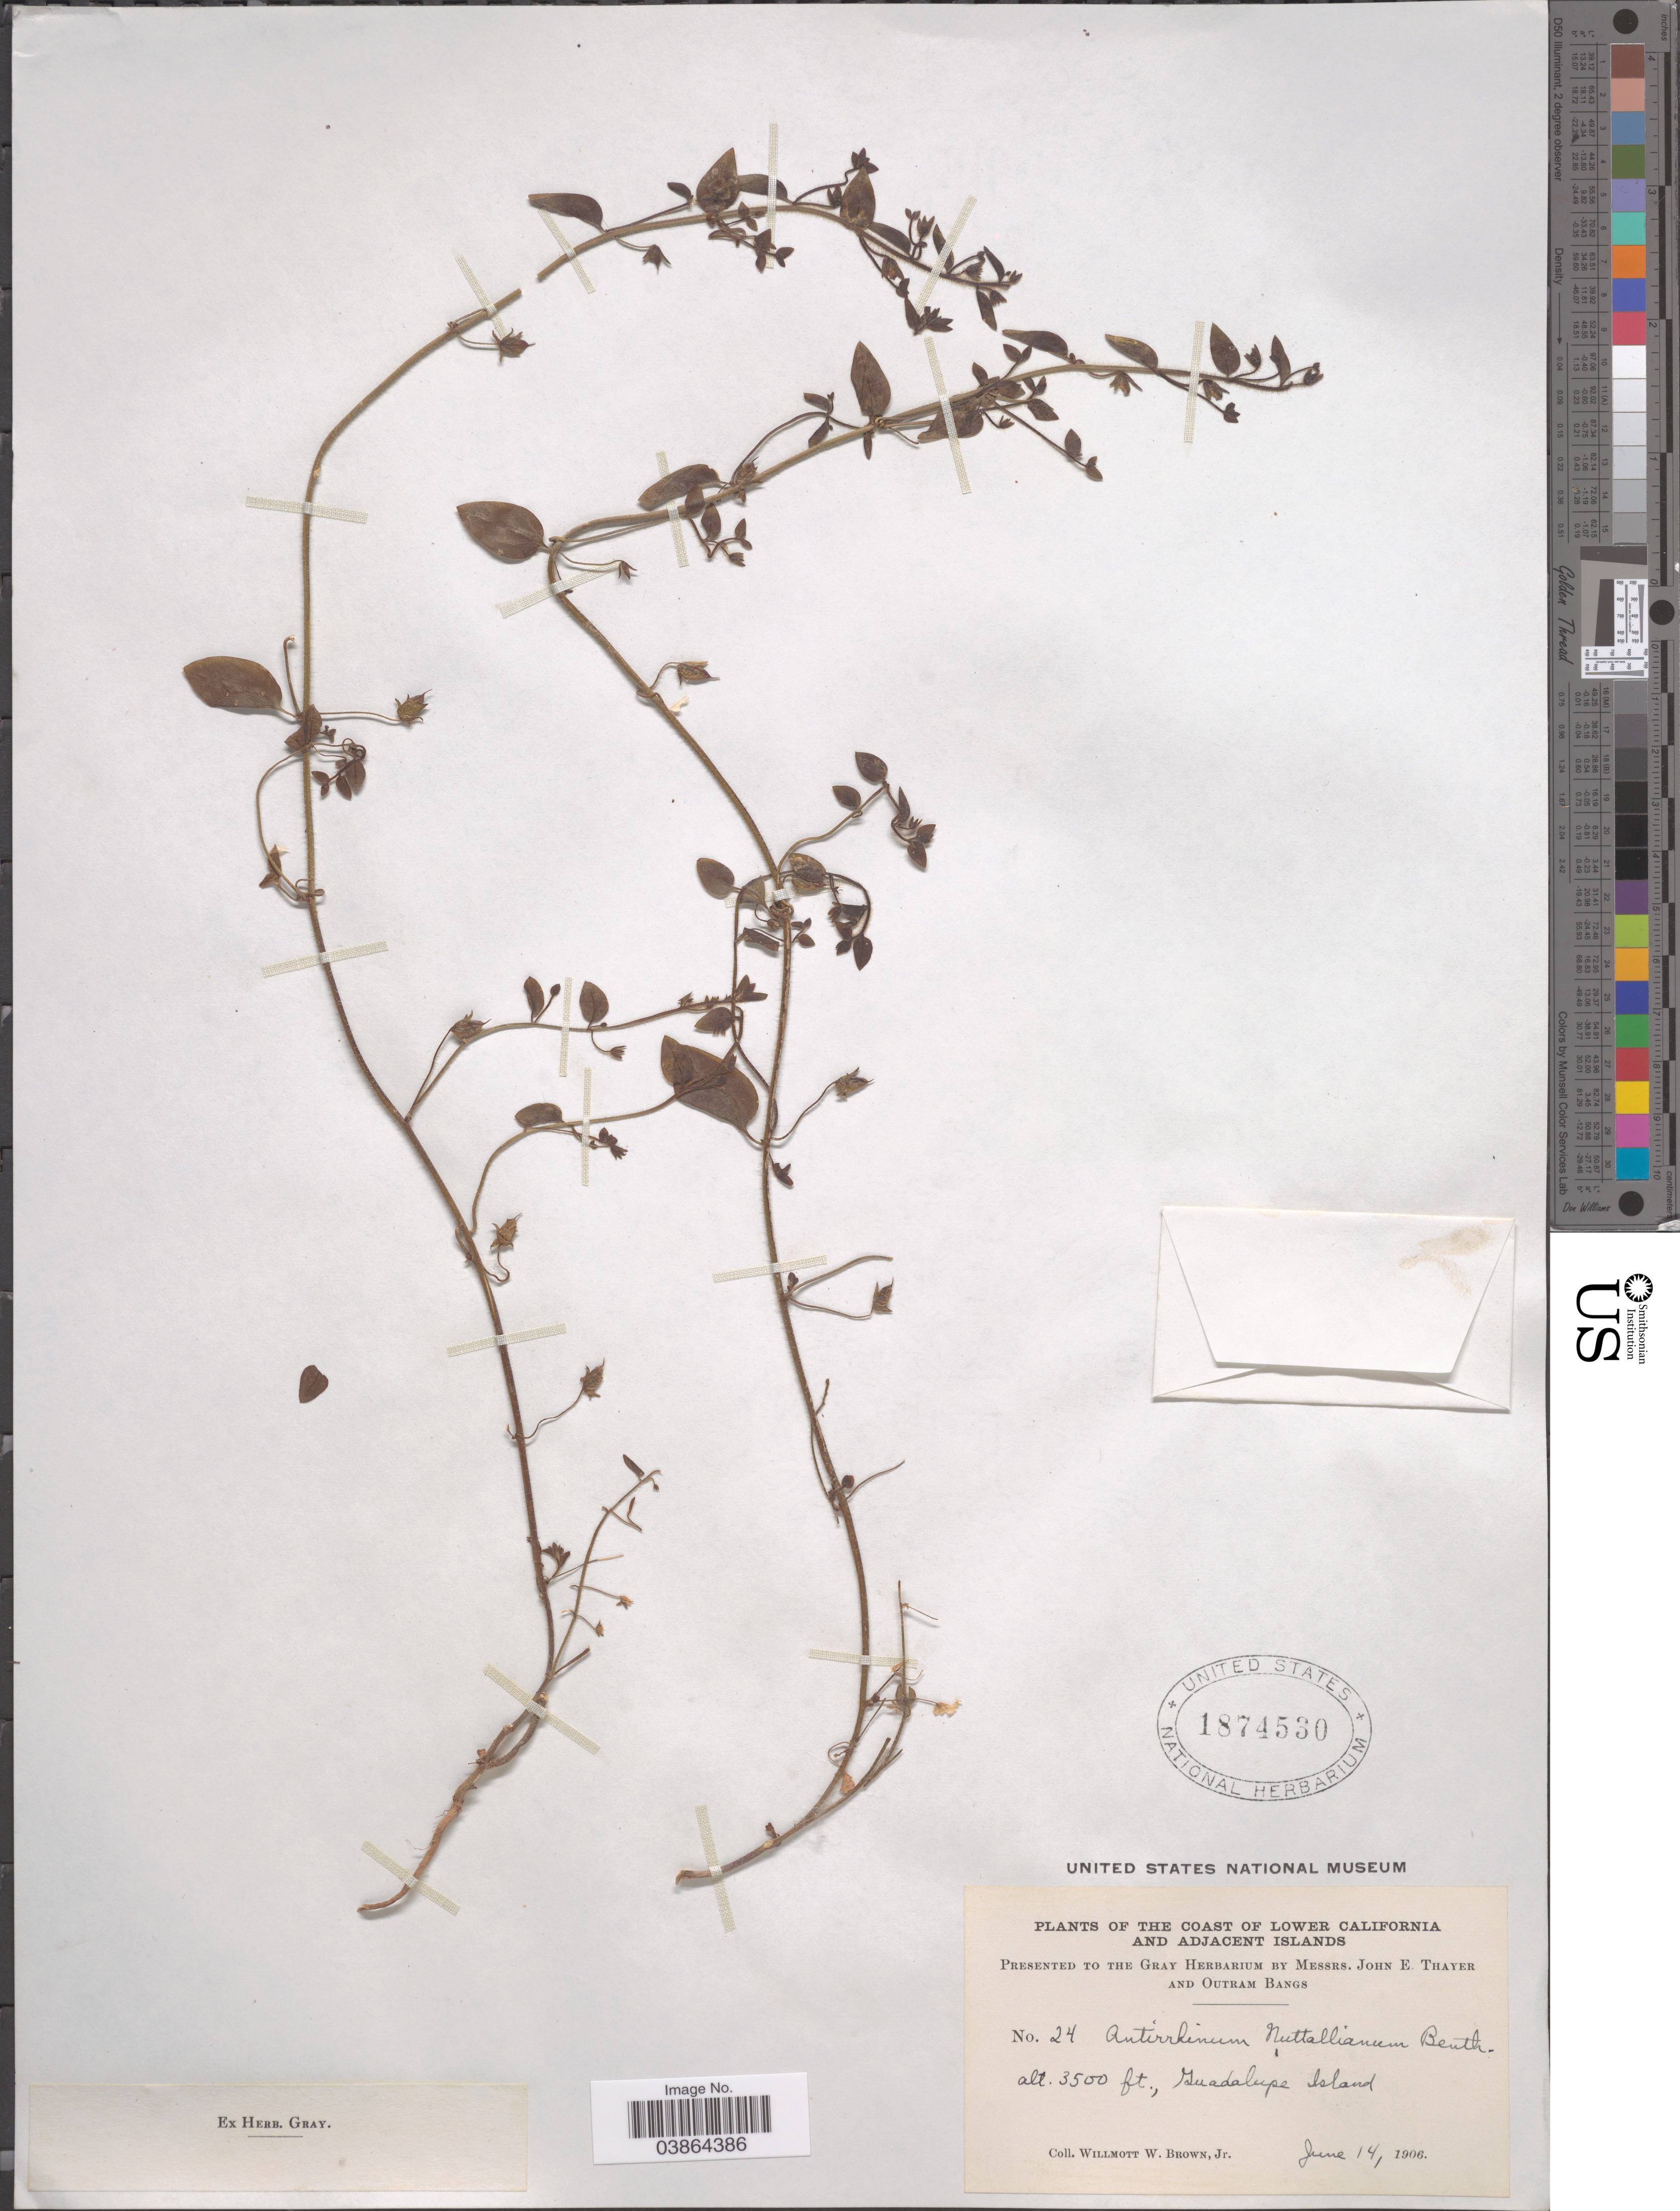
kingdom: Plantae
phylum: Tracheophyta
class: Magnoliopsida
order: Lamiales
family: Plantaginaceae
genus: Sairocarpus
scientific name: Sairocarpus nuttallianus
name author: (Benth.) D.A. Sutton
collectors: W. W. Brown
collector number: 24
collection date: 1906-06-14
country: Mexico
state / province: Baja California Norte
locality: The coast of Lower California and adjacent Islands. Guadalupe Island.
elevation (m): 1067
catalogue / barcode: US 1874530